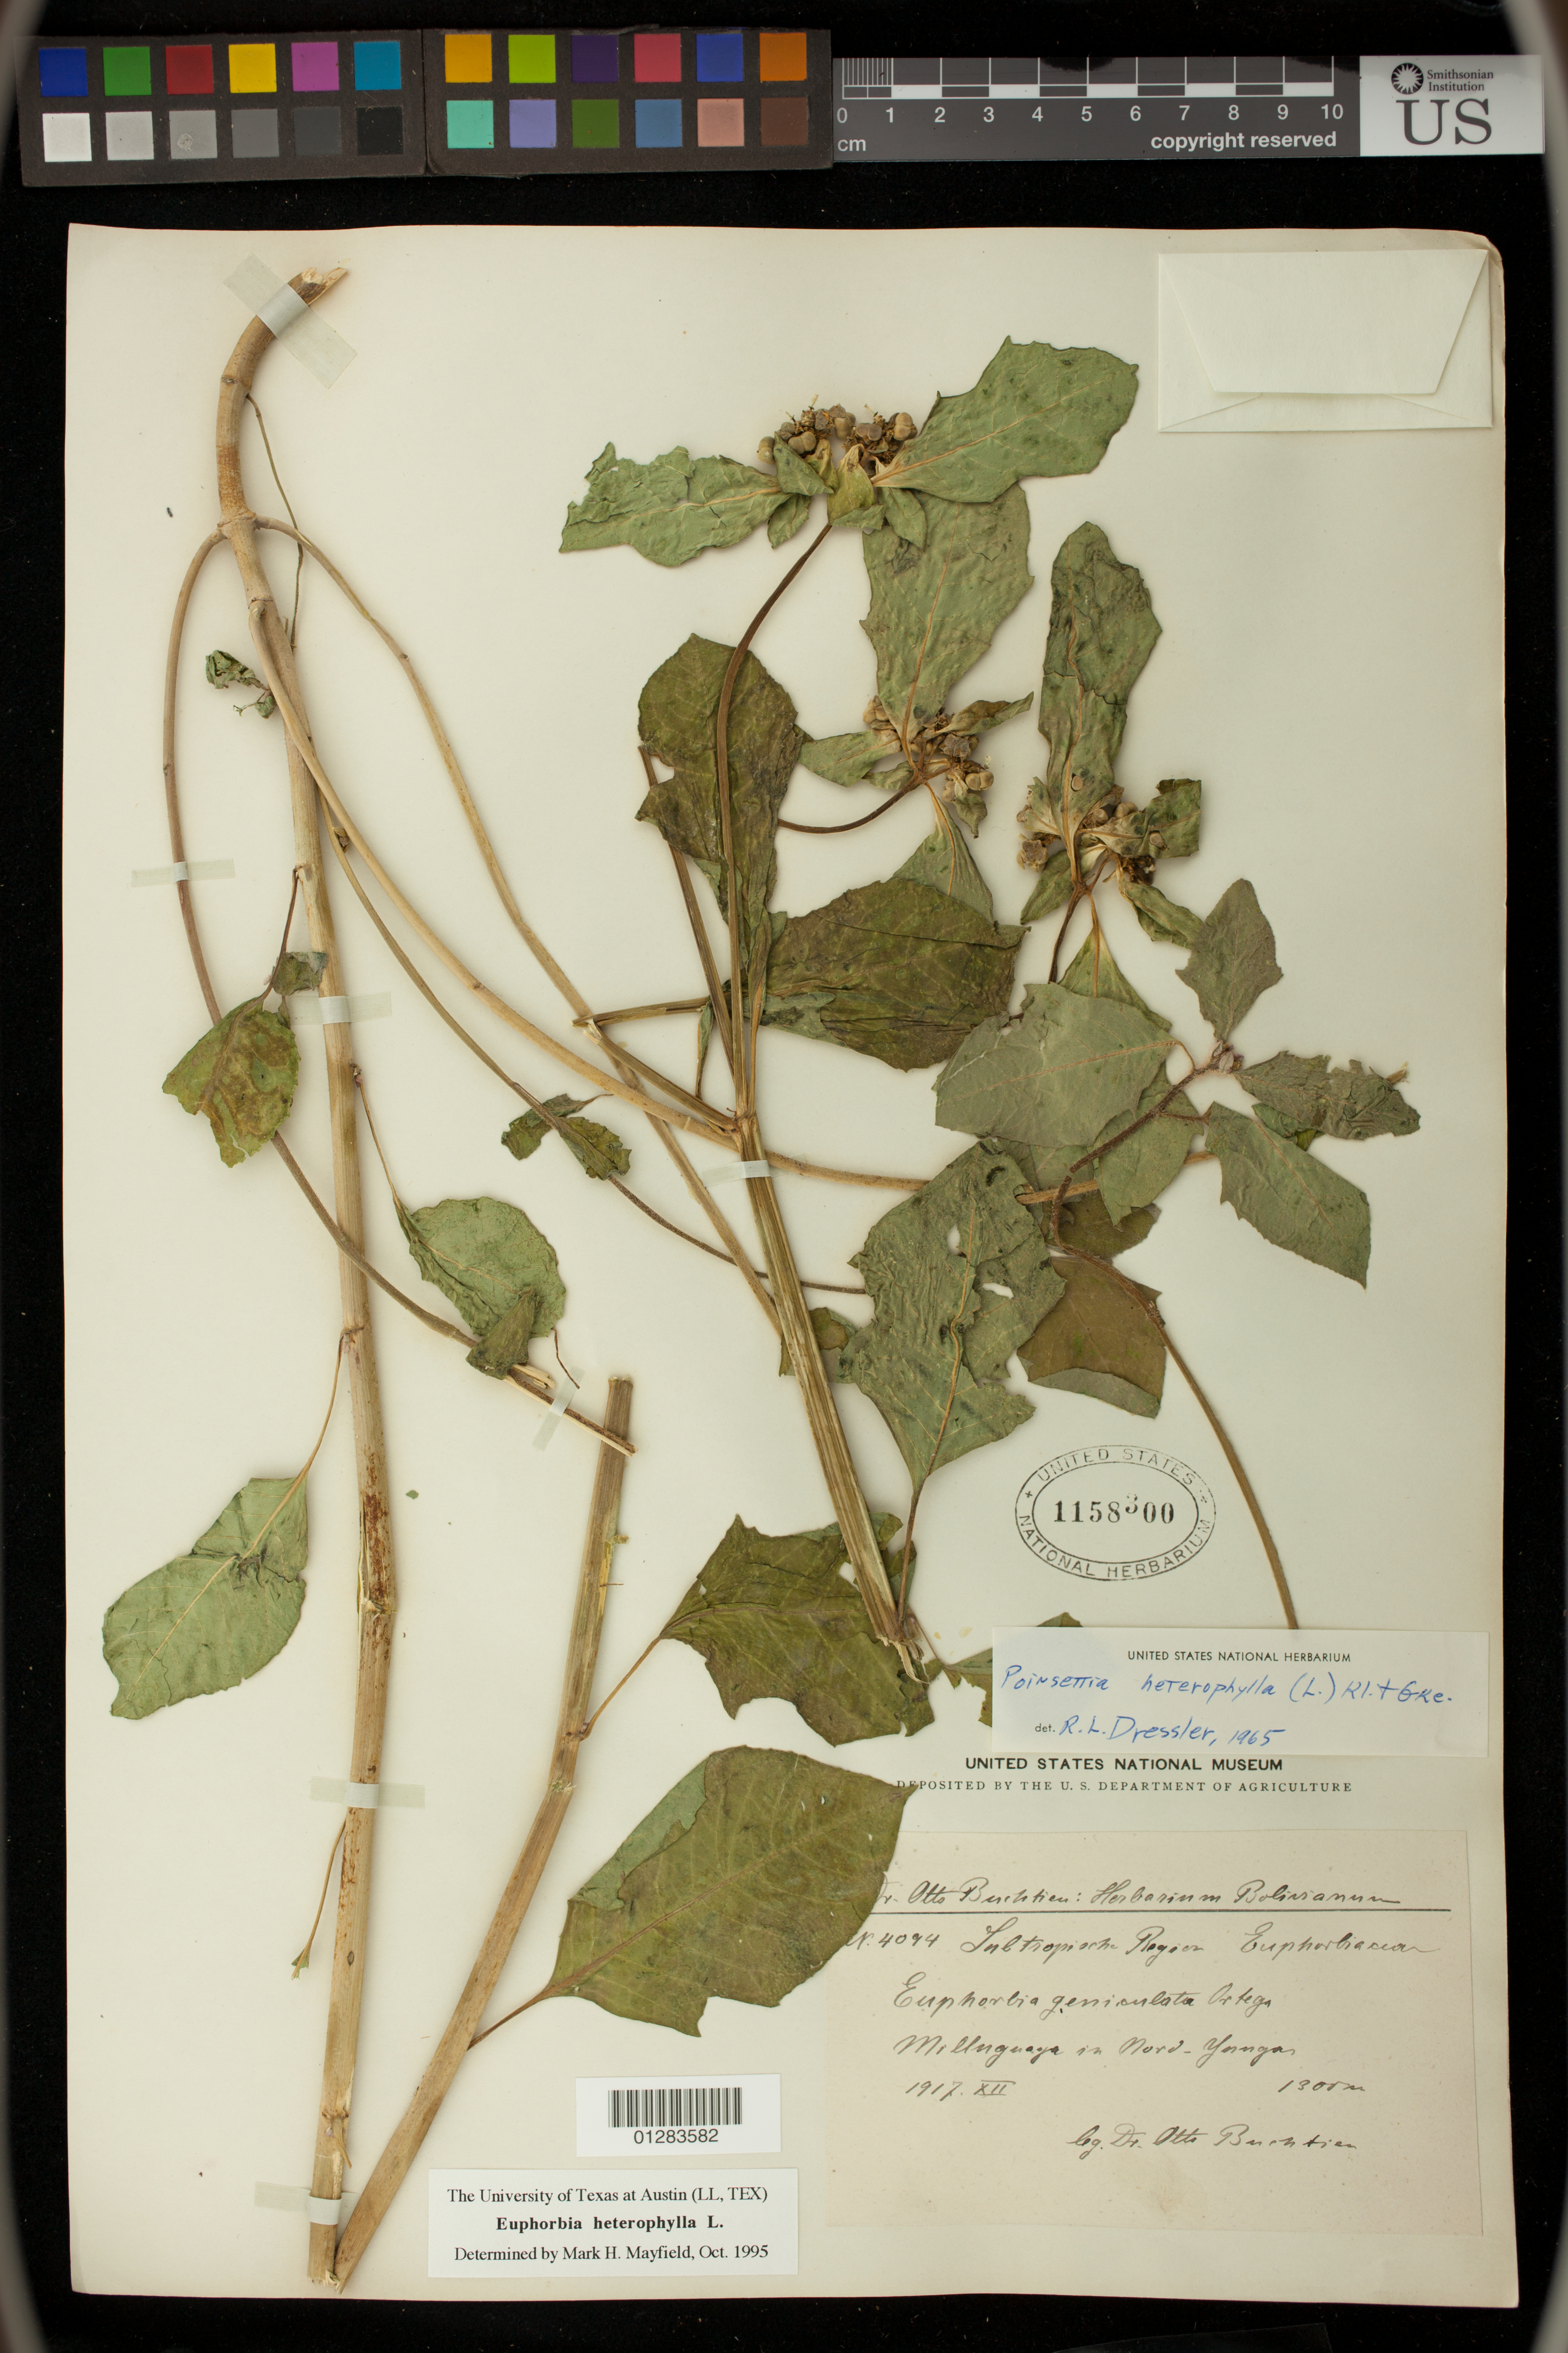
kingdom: Plantae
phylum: Tracheophyta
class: Magnoliopsida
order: Malpighiales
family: Euphorbiaceae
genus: Euphorbia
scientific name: Euphorbia heterophylla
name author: L.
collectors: O. Buchtien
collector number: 4094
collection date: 1917-12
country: Bolivia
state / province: La Paz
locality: Milluguaya in Nord-Yungas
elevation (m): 1300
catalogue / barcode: US 1158300